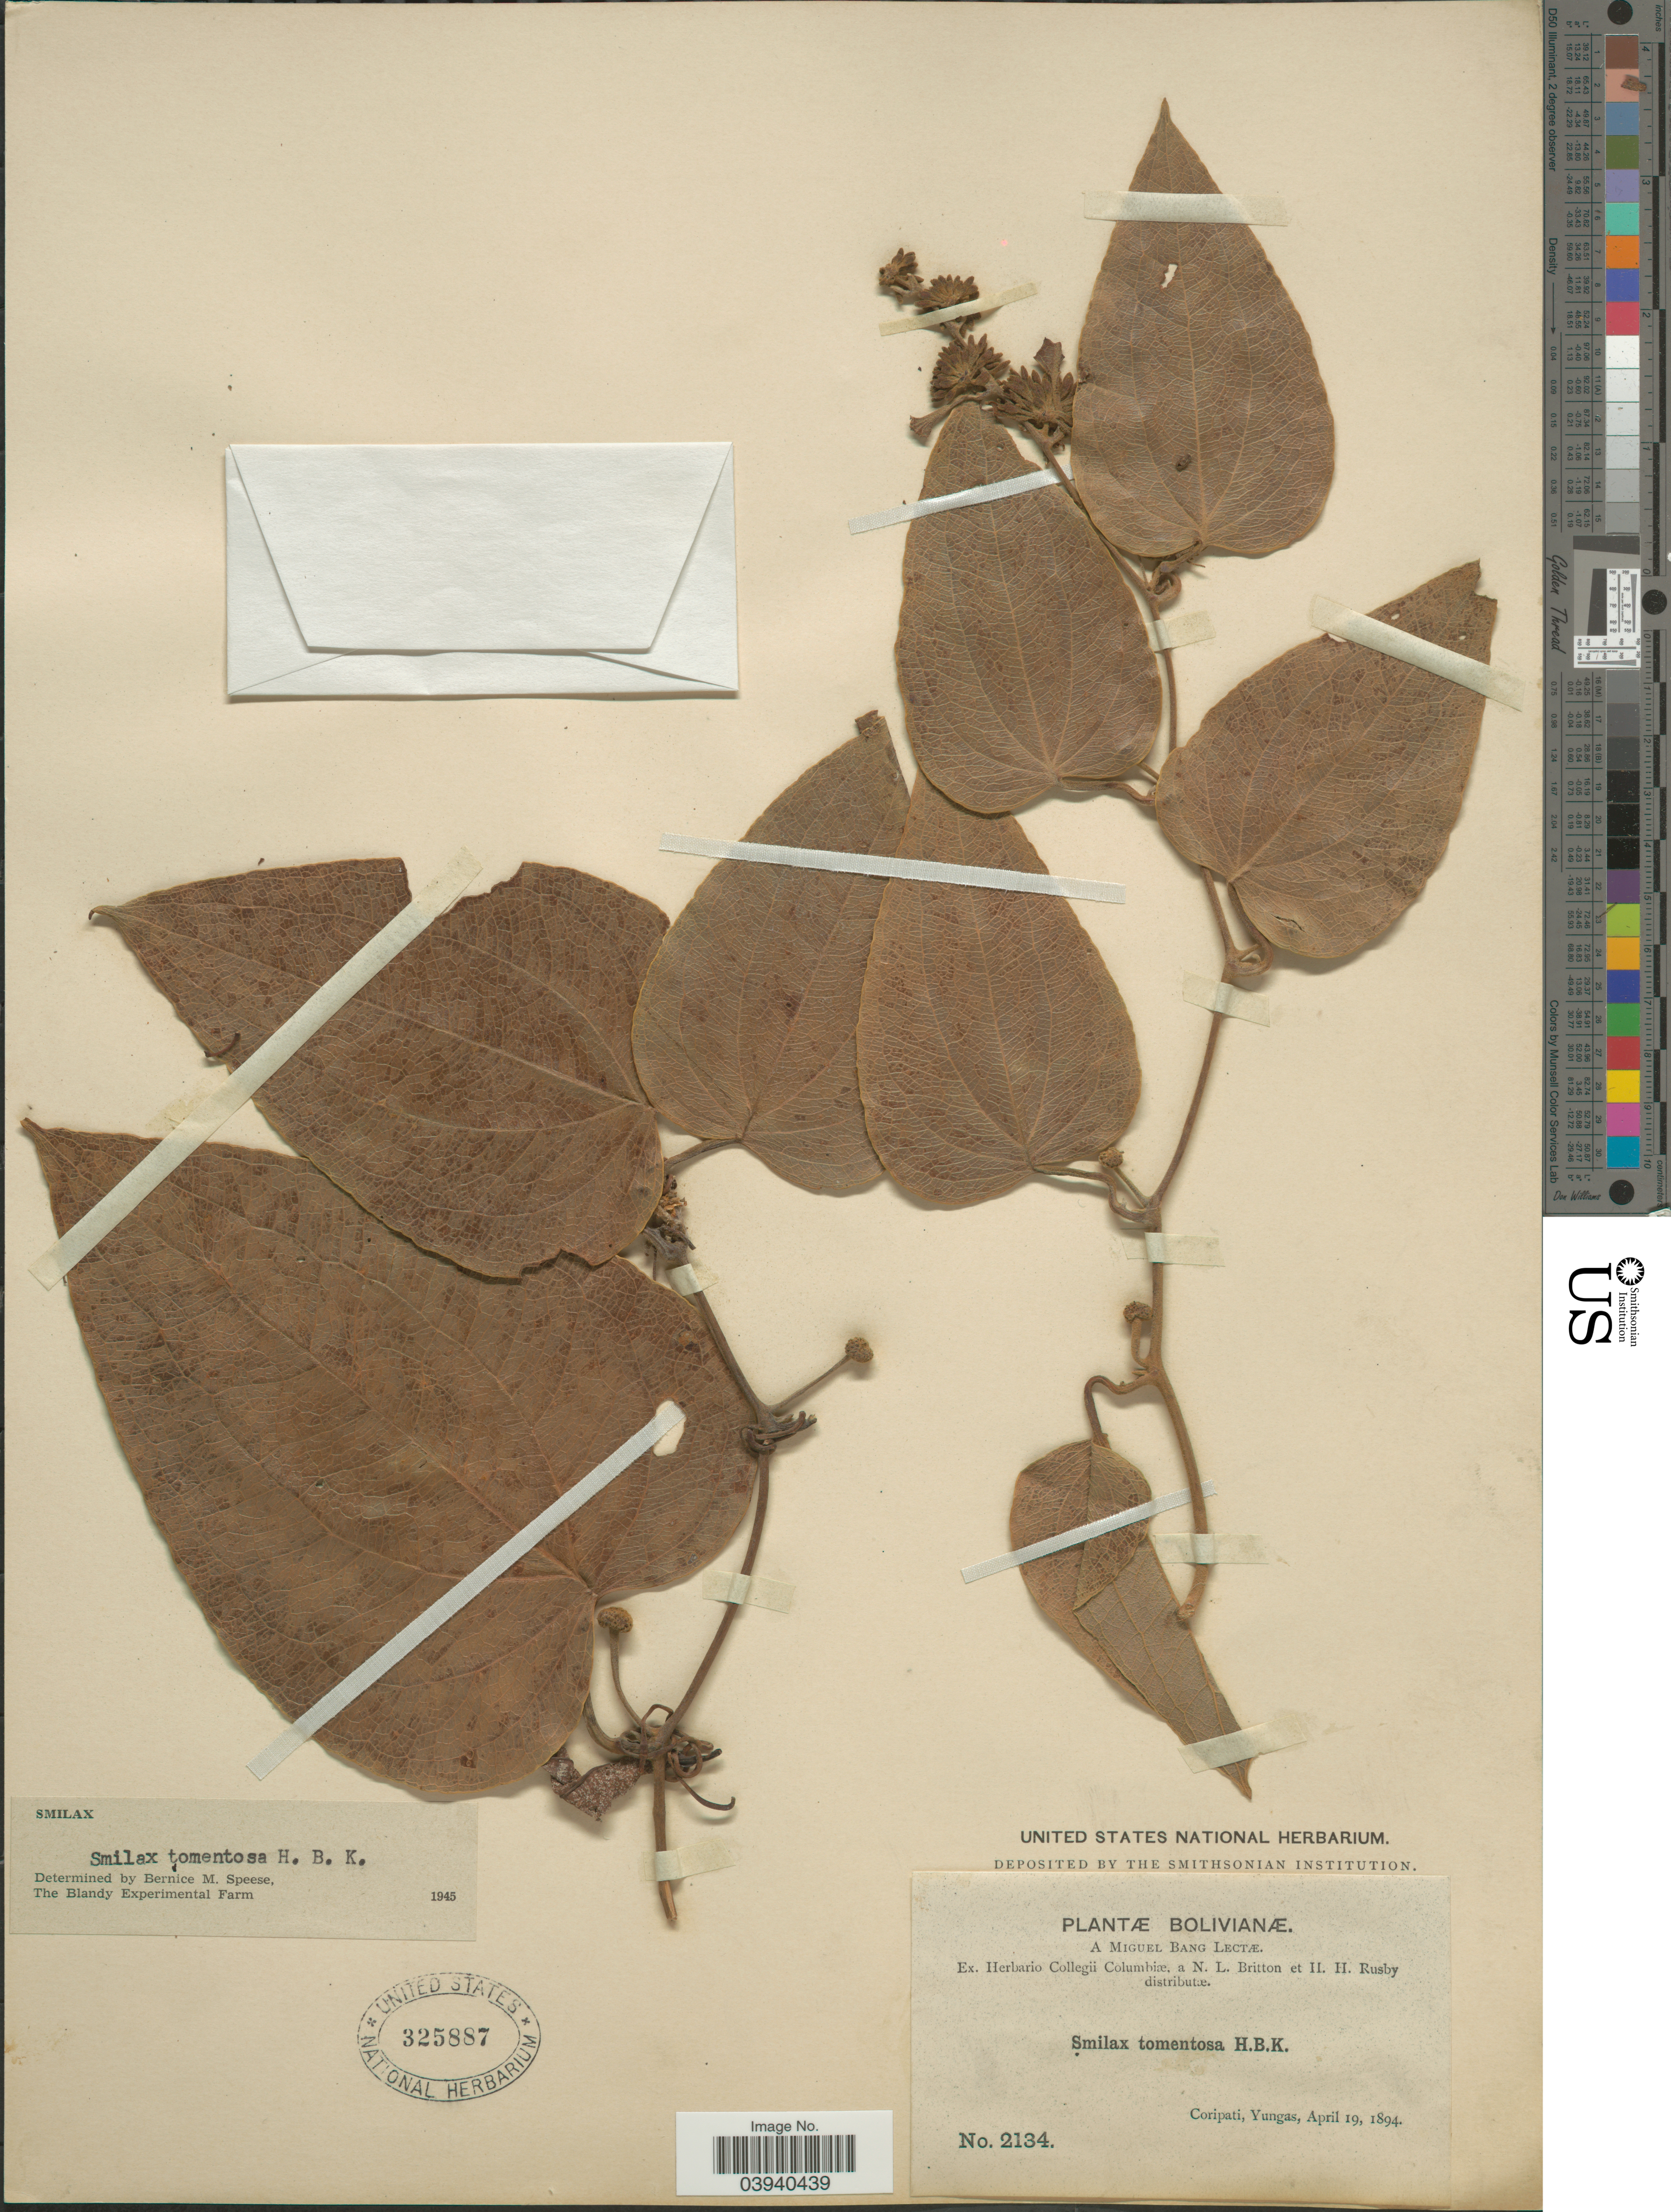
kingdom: Plantae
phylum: Tracheophyta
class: Liliopsida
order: Liliales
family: Smilacaceae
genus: Smilax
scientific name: Smilax tomentosa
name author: Kunth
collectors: M. Bang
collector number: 2134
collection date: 1894-04-19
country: Bolivia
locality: Coripati, Yungas.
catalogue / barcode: US 325887